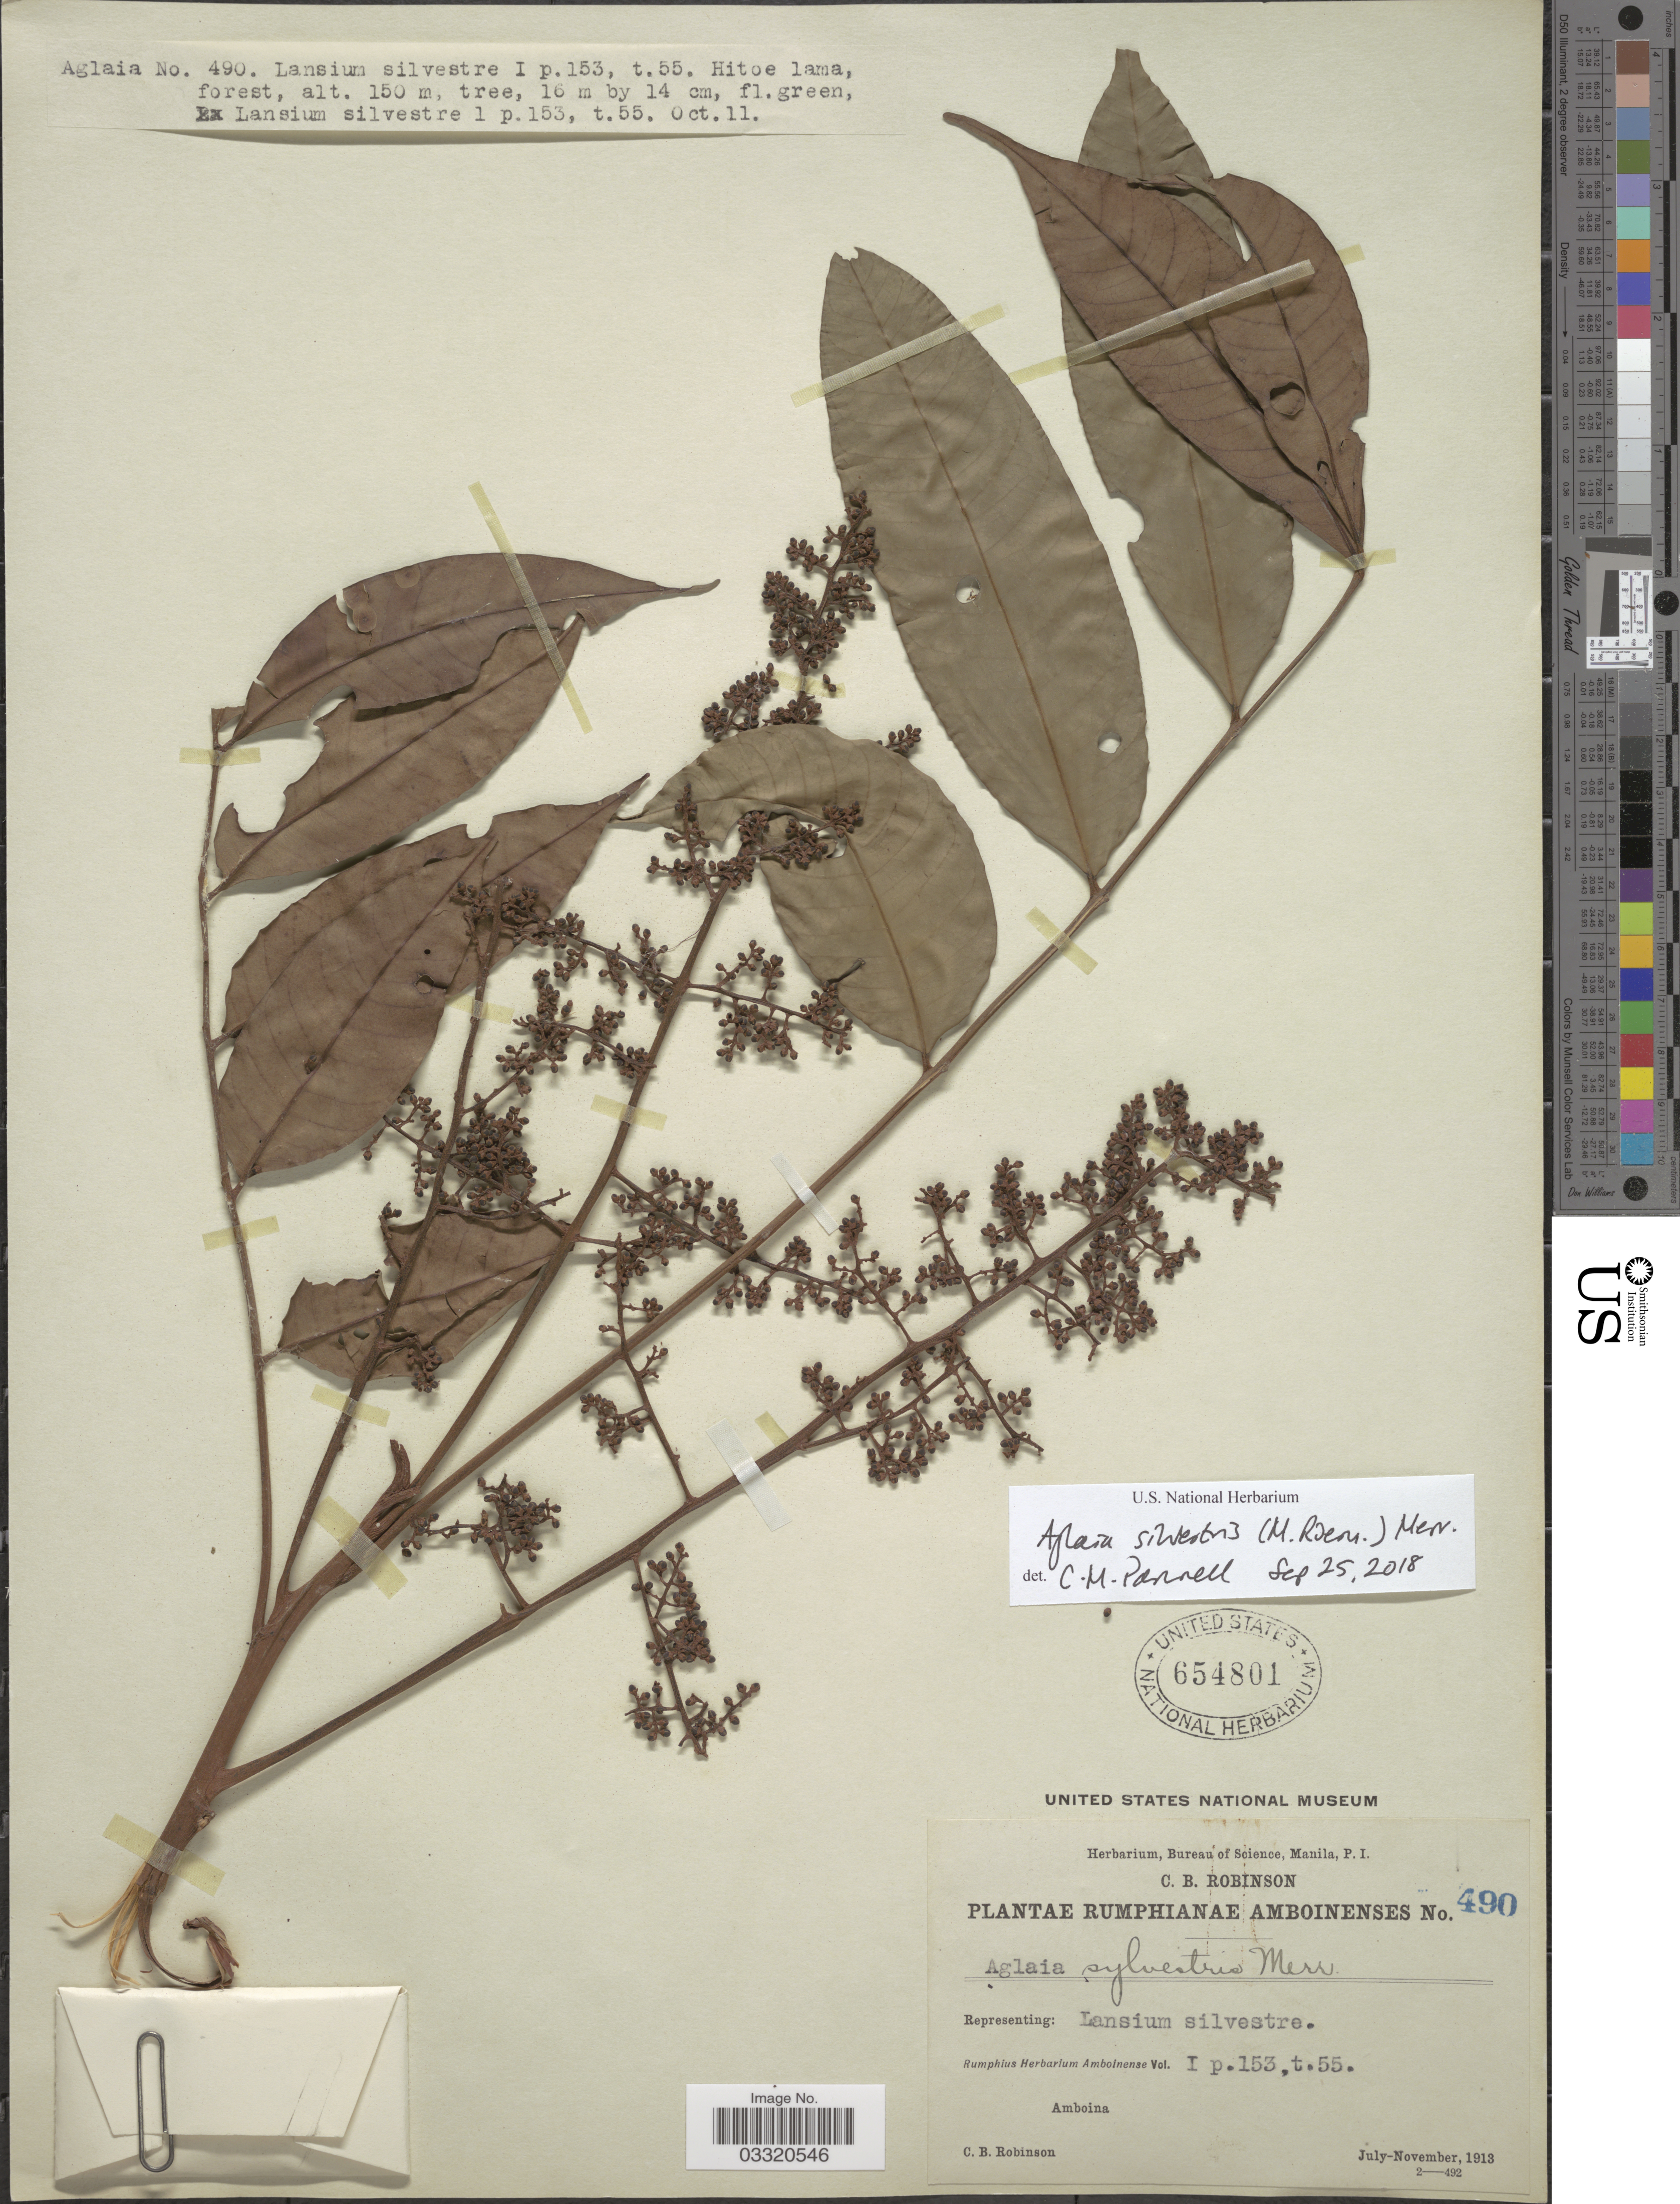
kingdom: Plantae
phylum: Tracheophyta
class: Magnoliopsida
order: Sapindales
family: Meliaceae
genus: Aglaia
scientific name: Aglaia silvestris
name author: (M. Roem.) Merr.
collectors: C. Robinson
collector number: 490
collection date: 1913-10-11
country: Indonesia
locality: Amboina. Hitoe lama.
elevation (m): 150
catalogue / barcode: US 654801